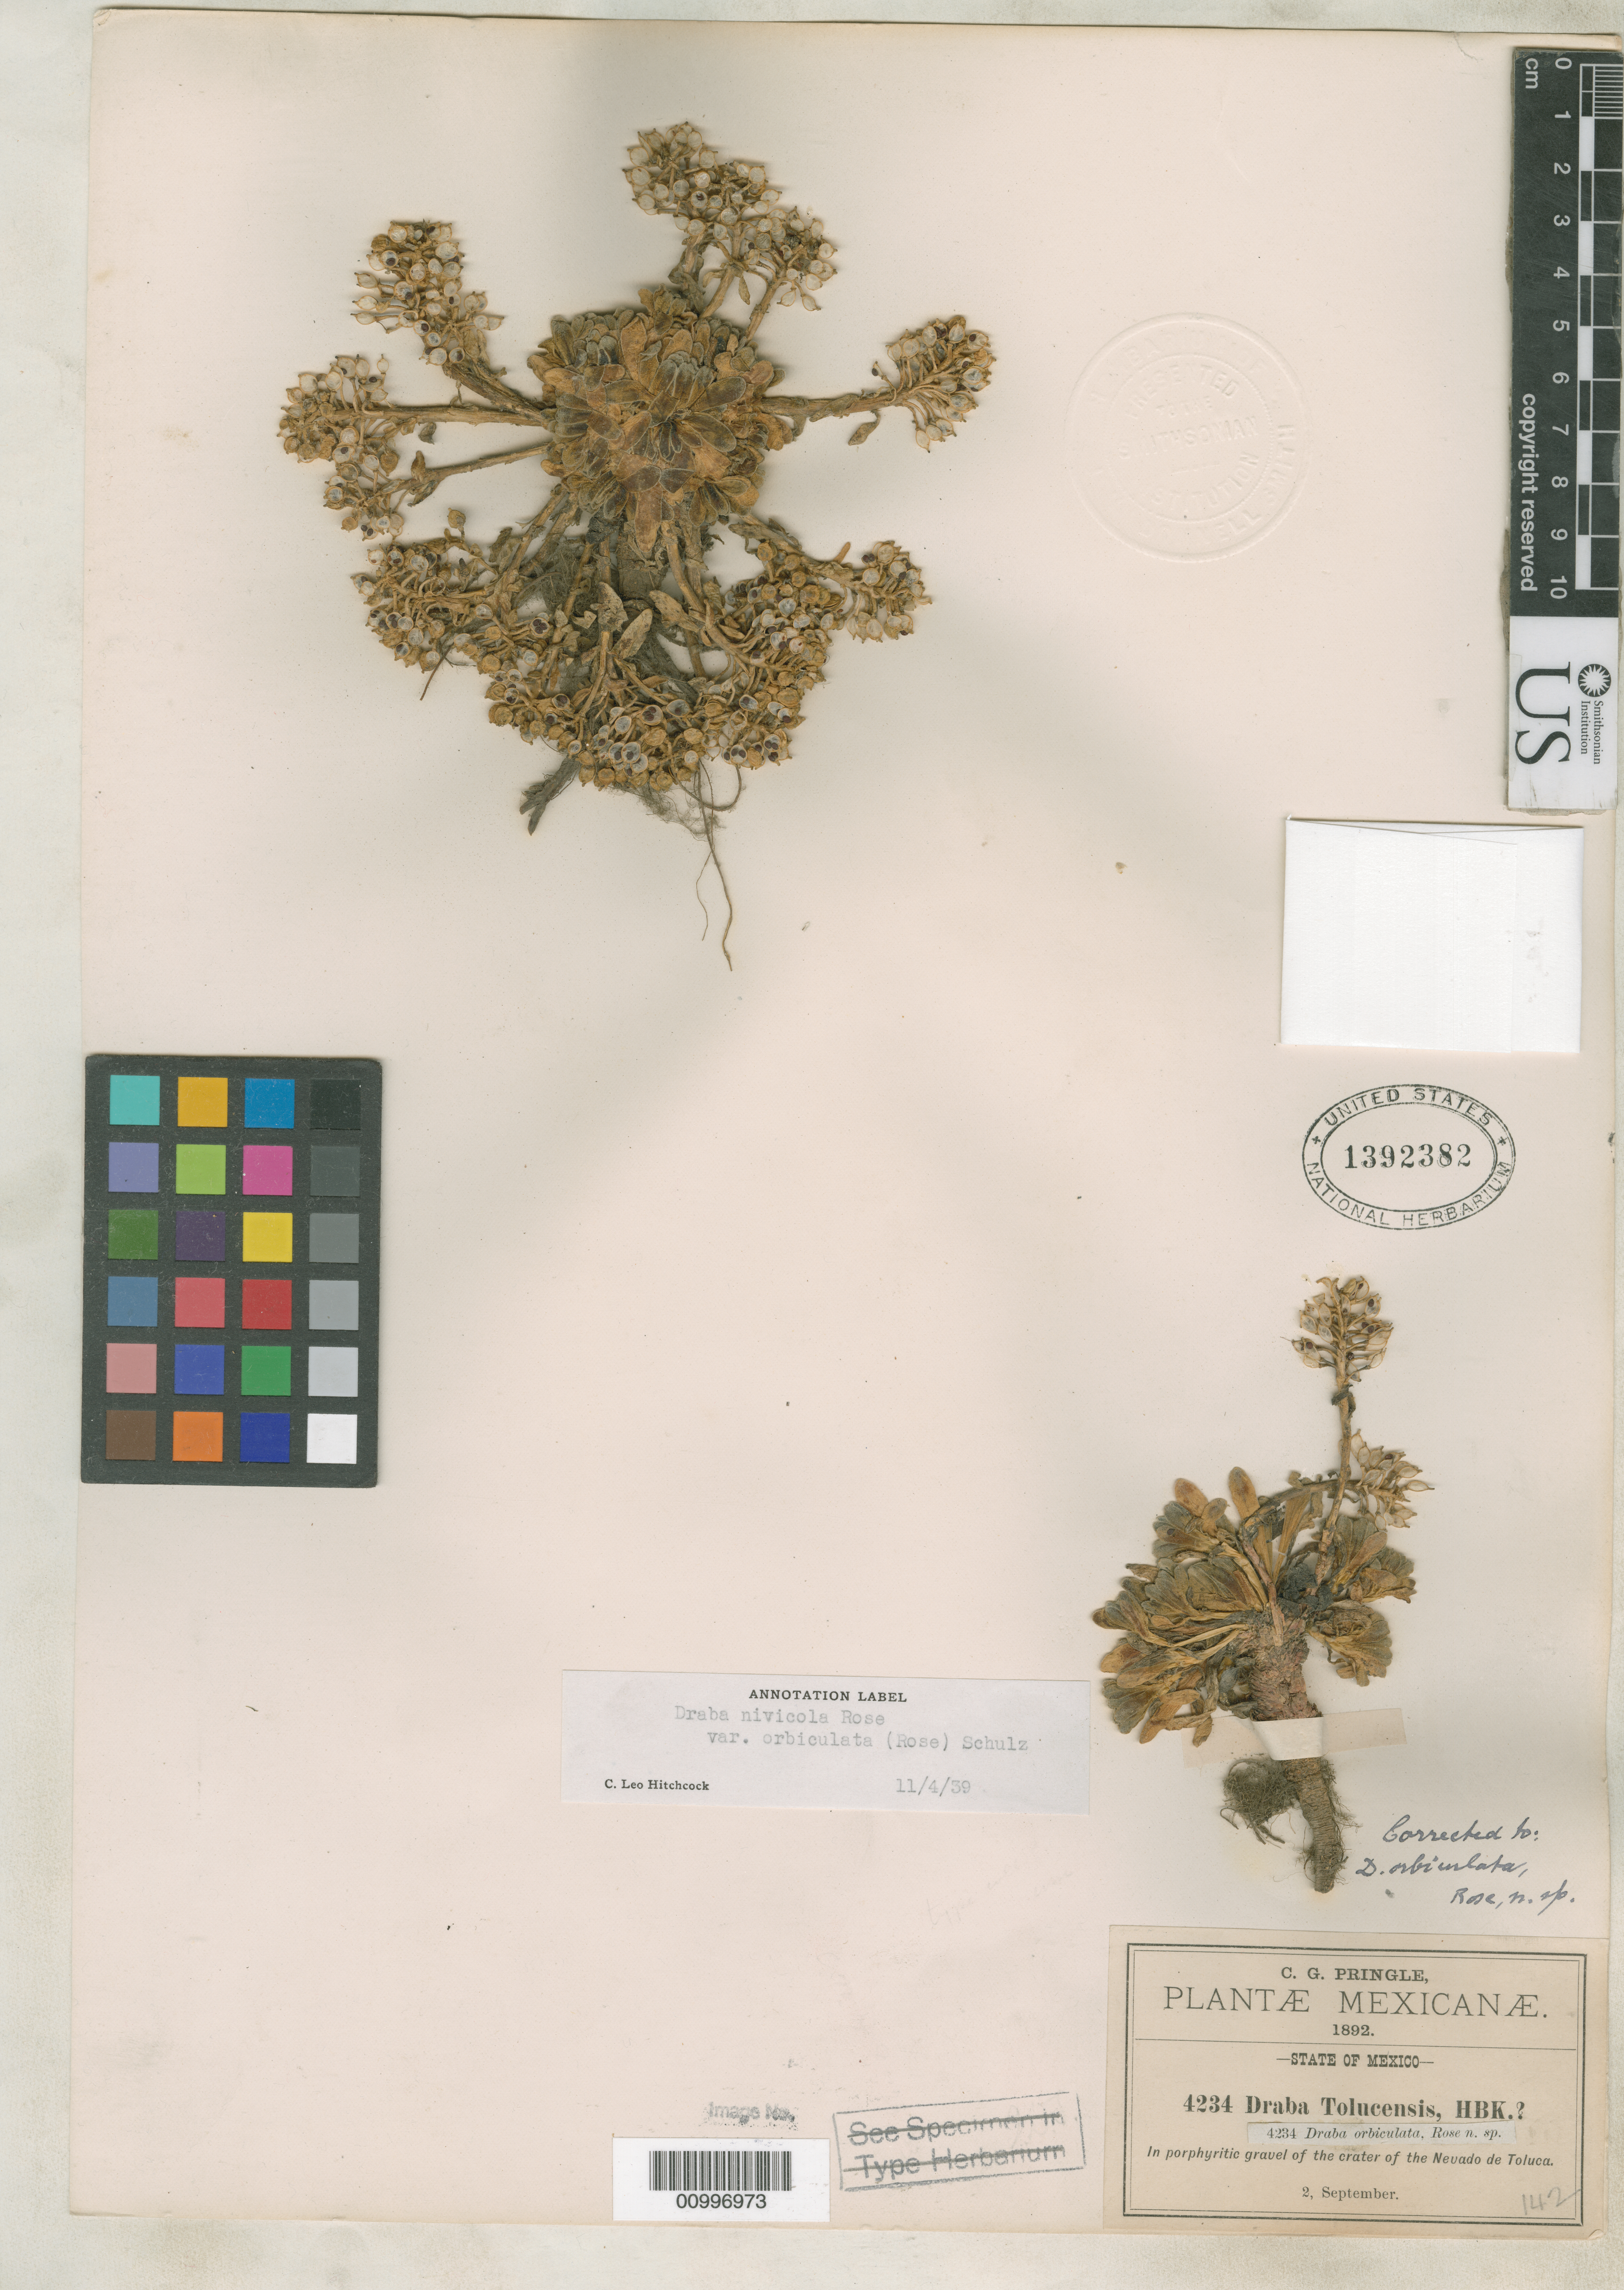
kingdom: Plantae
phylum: Tracheophyta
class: Magnoliopsida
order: Brassicales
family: Brassicaceae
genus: Draba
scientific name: Draba orbiculata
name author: Rose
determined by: Hitchcock, C. L.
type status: Isotype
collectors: C. G. Pringle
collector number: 4234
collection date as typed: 02 Sep 1892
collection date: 1892-09-02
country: Mexico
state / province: México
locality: Crater of the Nevado de Toluca.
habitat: Porphyritic gravel.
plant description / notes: From the herbarium of J.D. Smith.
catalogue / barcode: US 1392382